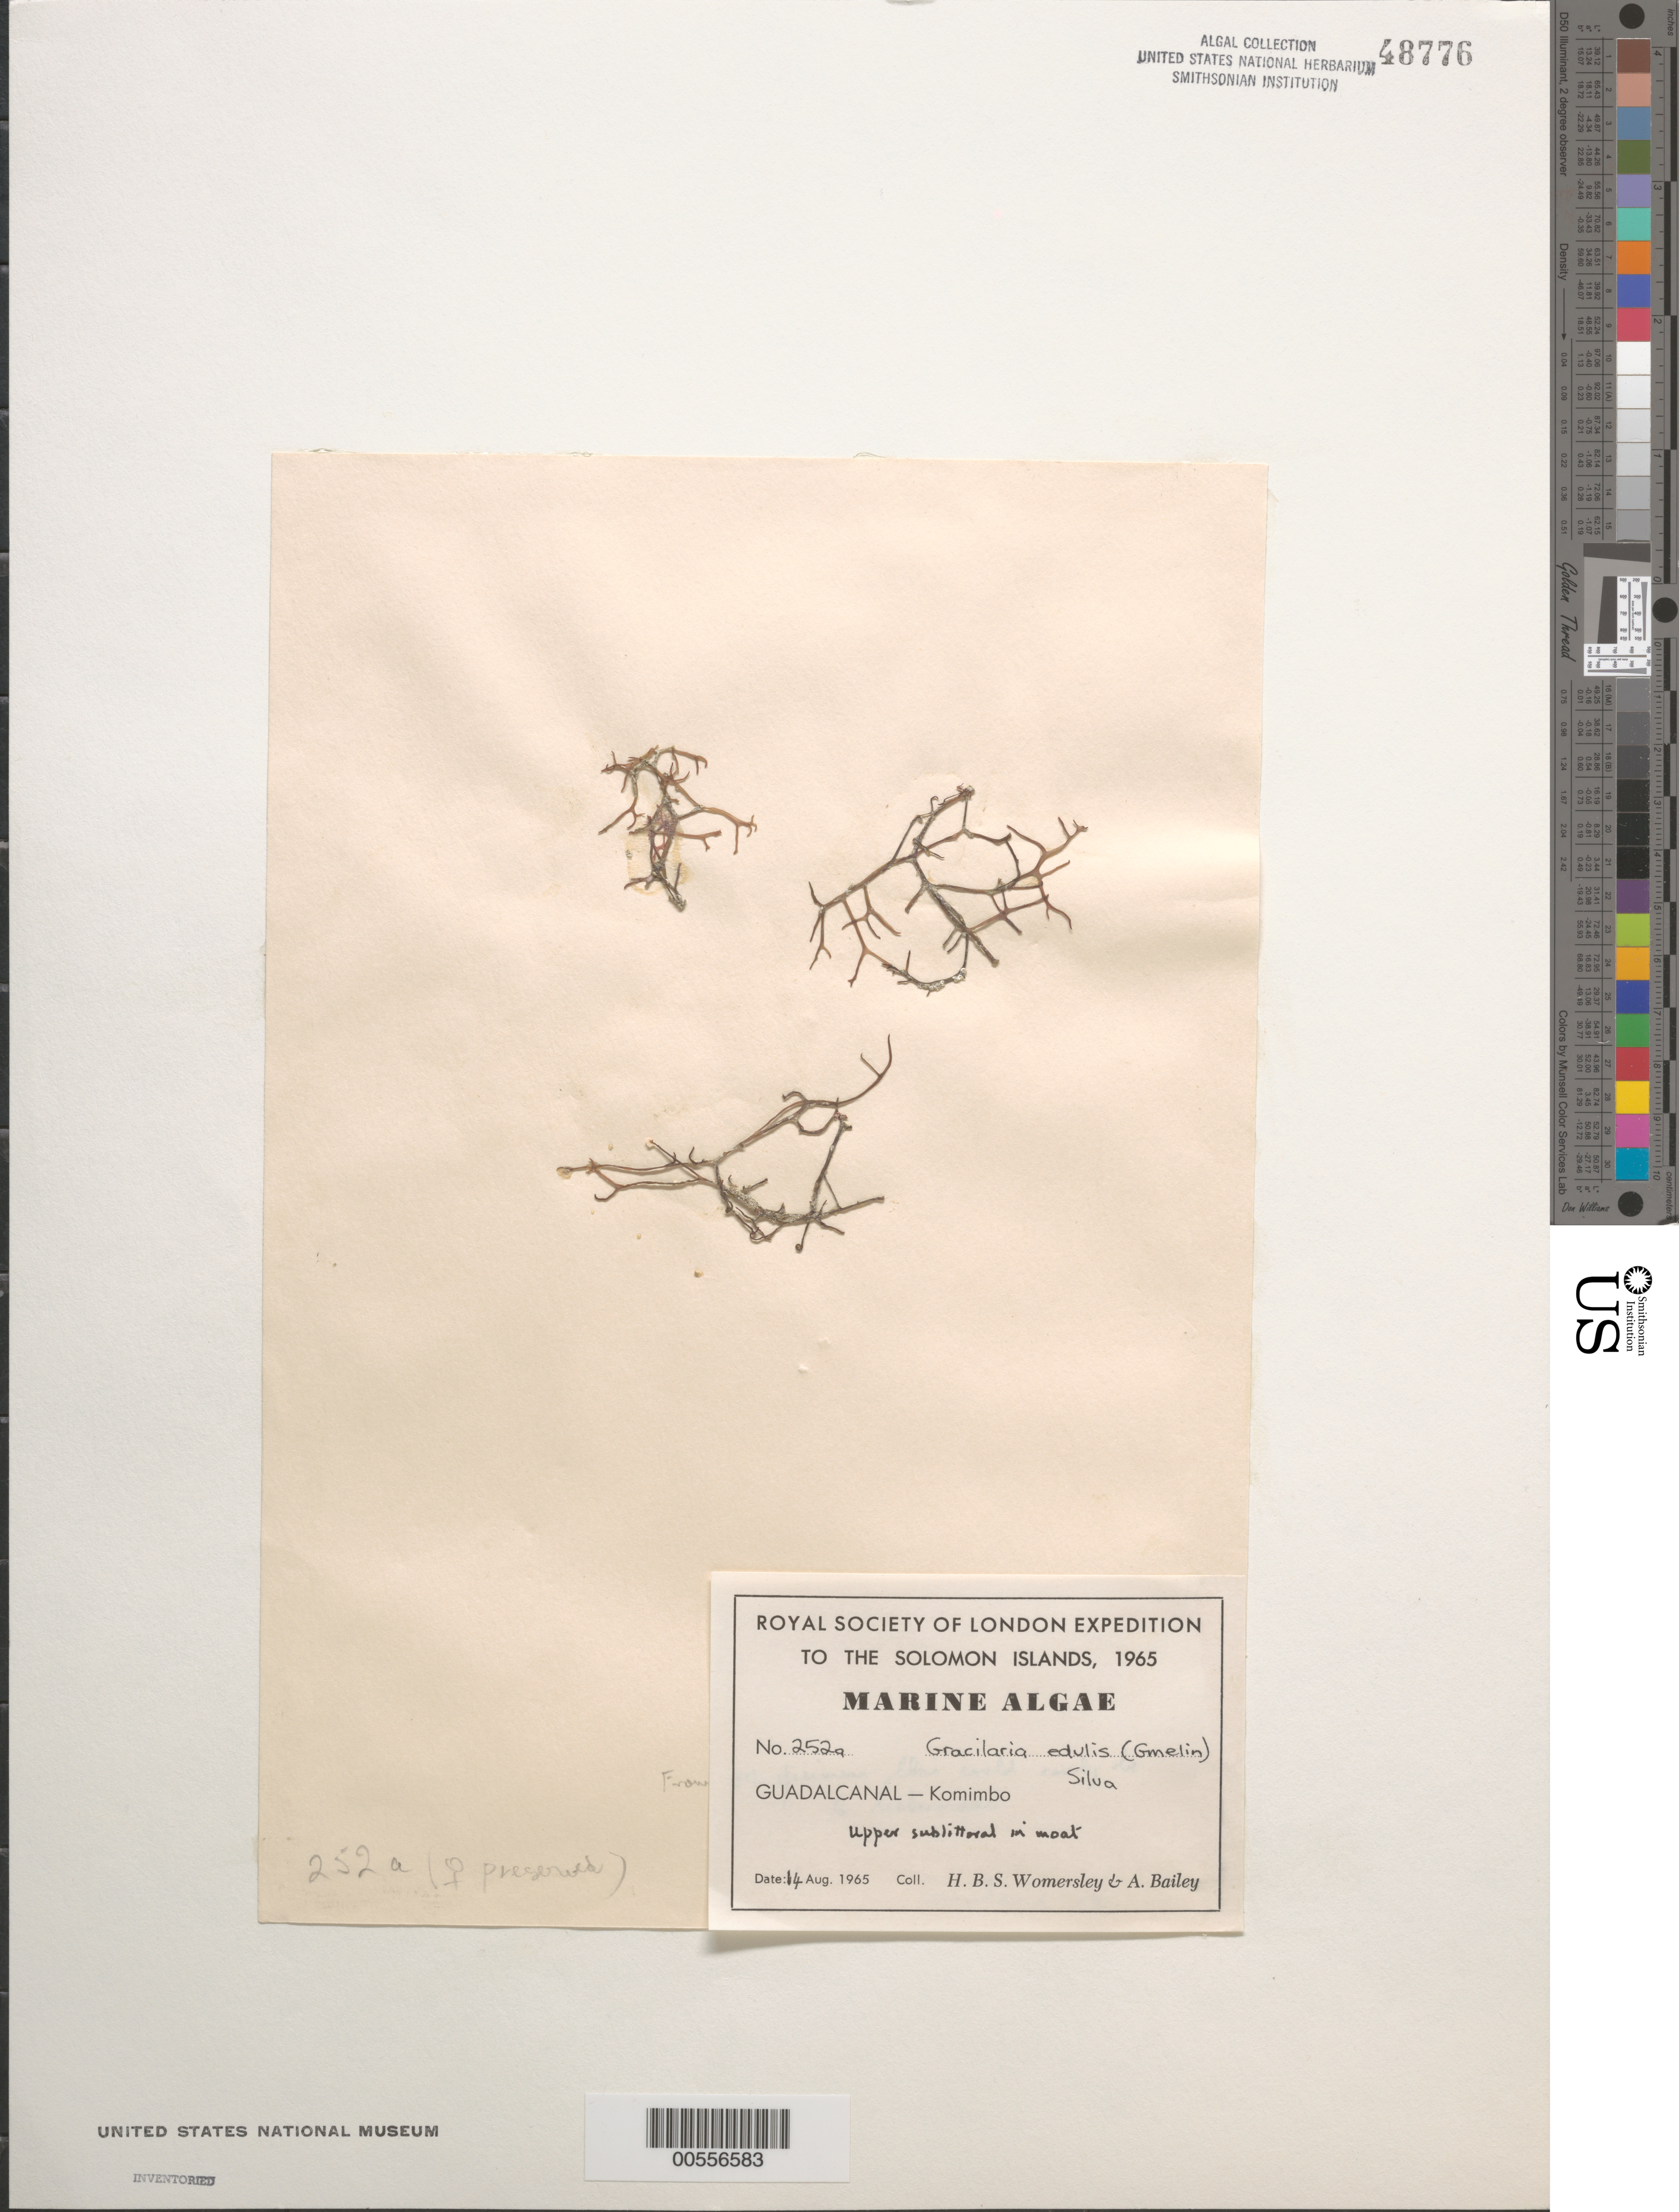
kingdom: Plantae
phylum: Rhodophyta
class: Florideophyceae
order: Gracilariales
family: Gracilariaceae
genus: Gracilaria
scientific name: Gracilaria edulis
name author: (S.G. Gmel.) P.C. Silva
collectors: H. B. S. Womersley & A. Bailey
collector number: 252a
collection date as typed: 14 Aug 1965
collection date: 1965-08-14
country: Solomon Islands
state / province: Guadalcanal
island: Guadalcanal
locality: Komimbo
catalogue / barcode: US 48776